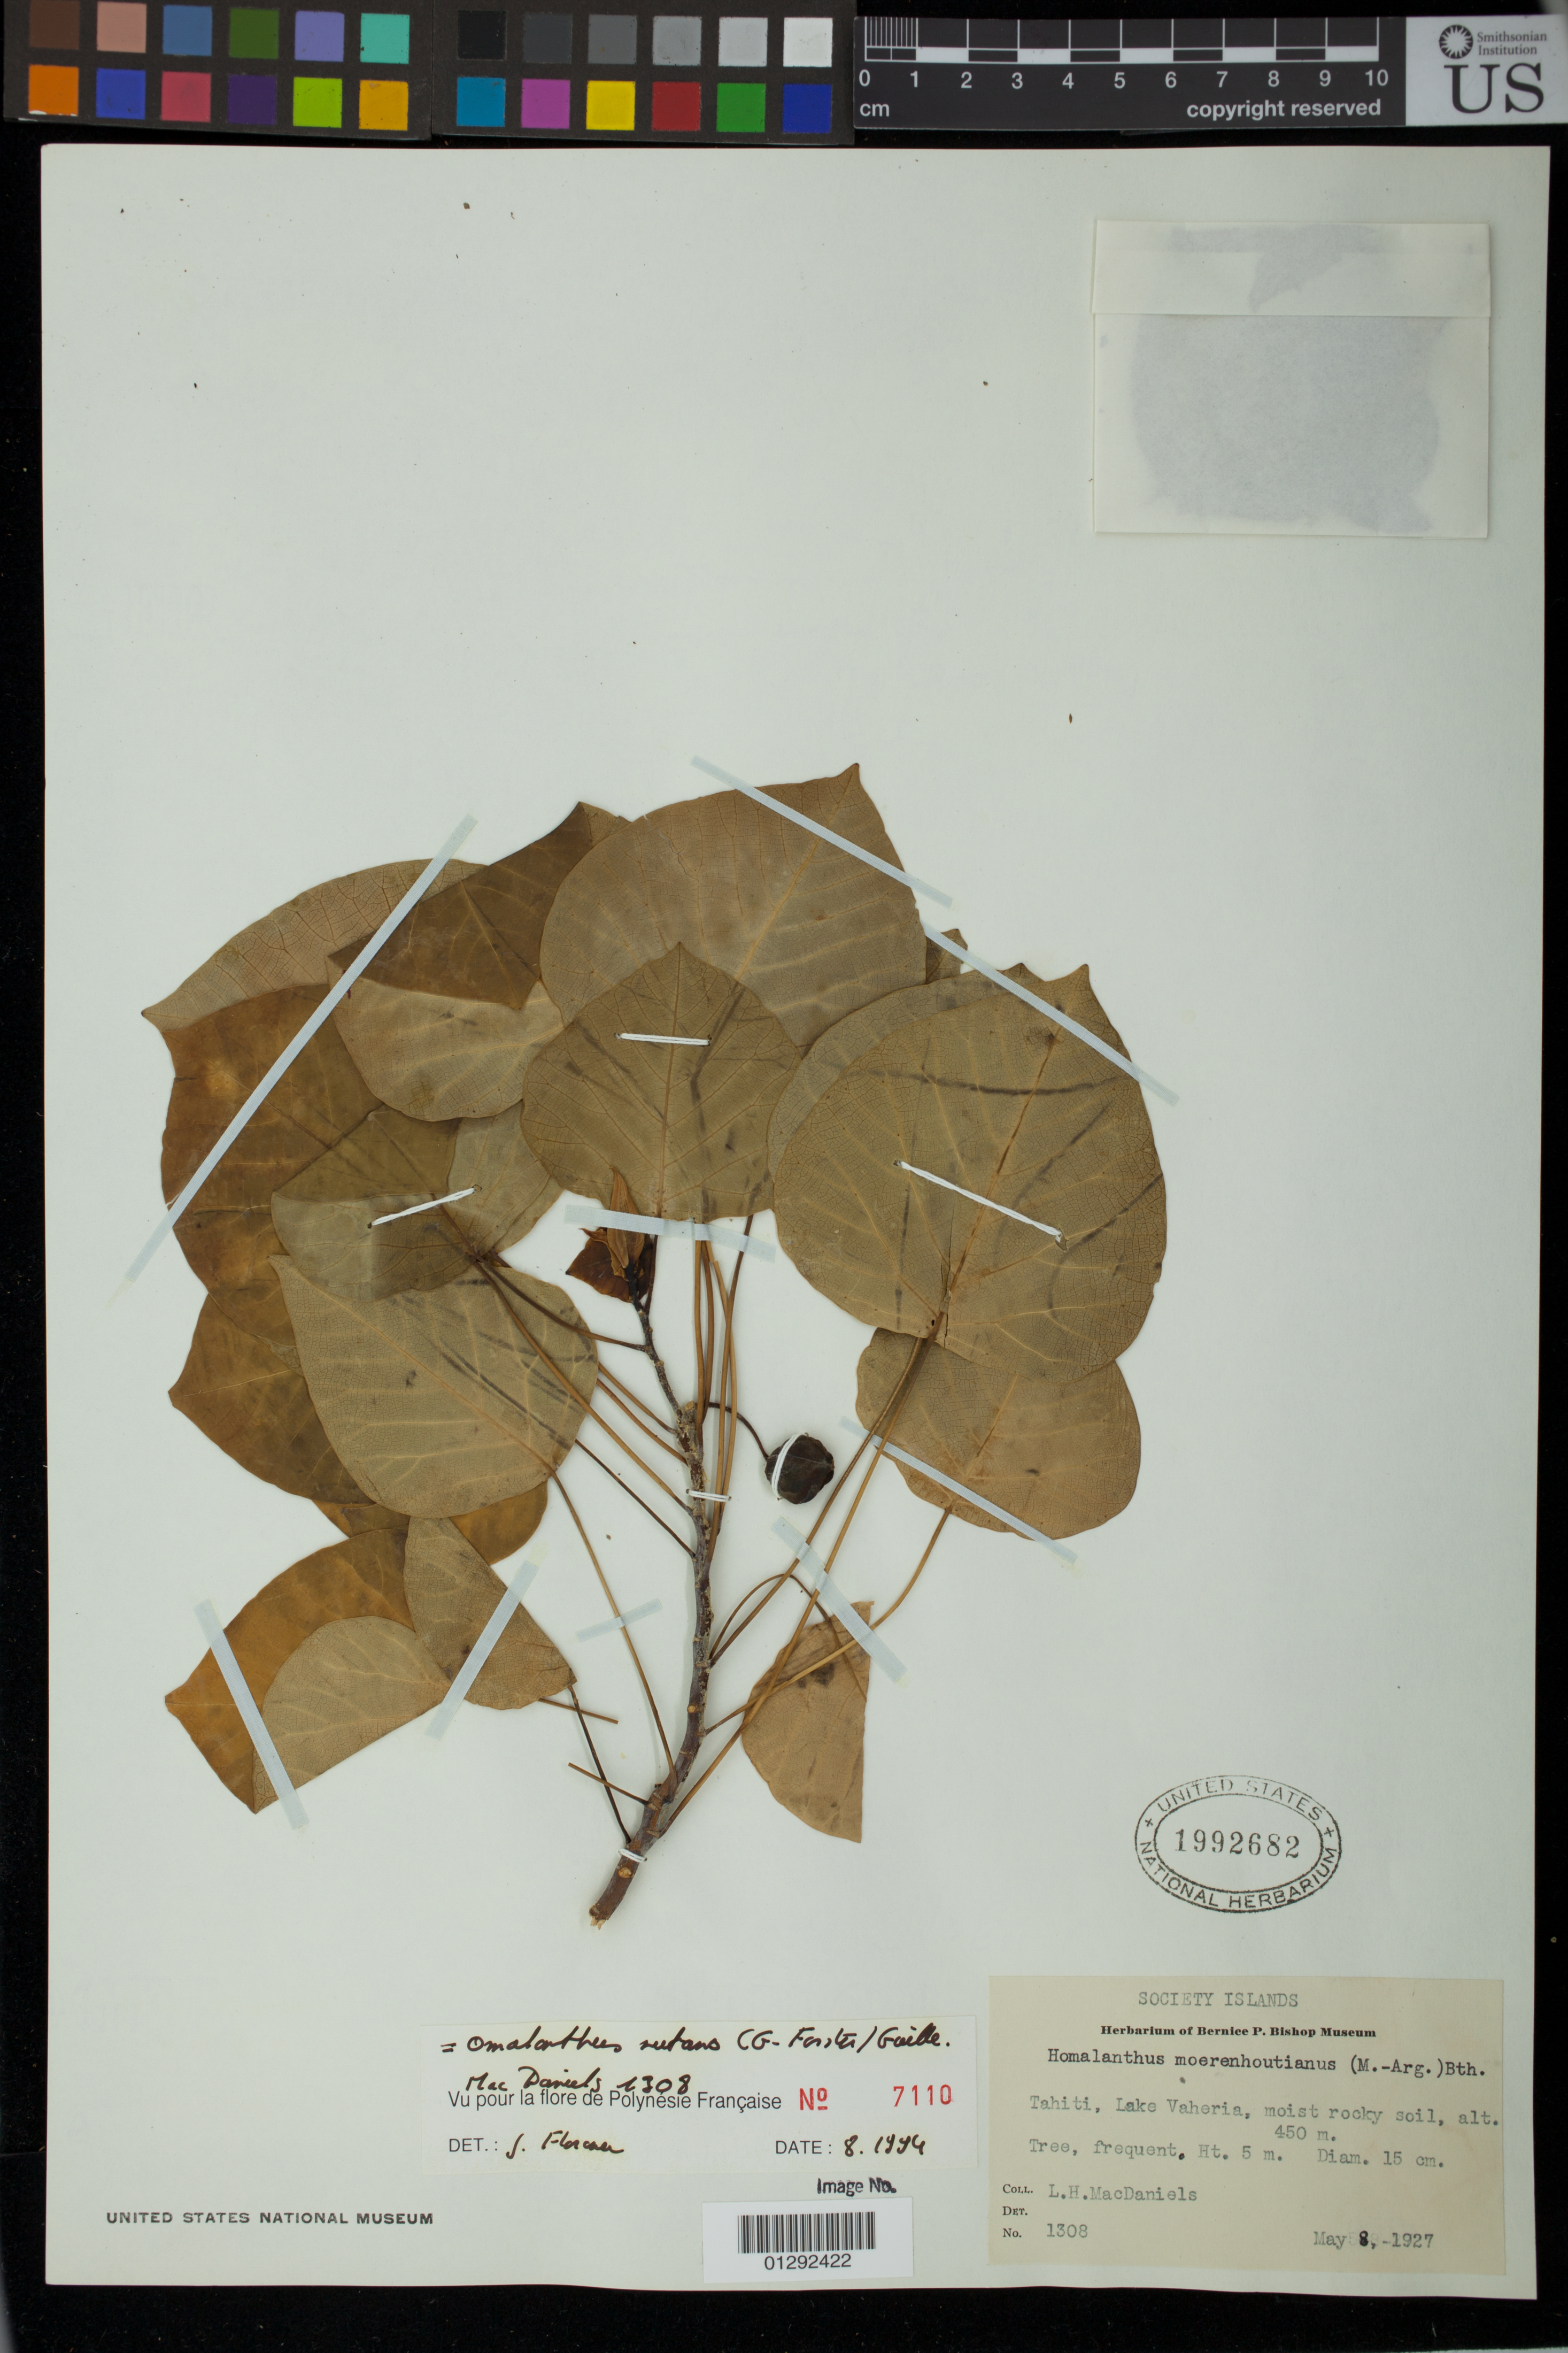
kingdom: Plantae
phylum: Tracheophyta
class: Magnoliopsida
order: Malpighiales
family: Euphorbiaceae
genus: Homalanthus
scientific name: Homalanthus nutans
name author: (G. Forst.) Guill.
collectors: L. MacDaniels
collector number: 1308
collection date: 1927-05-08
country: French Polynesia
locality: Society Islands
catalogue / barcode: US 1992682